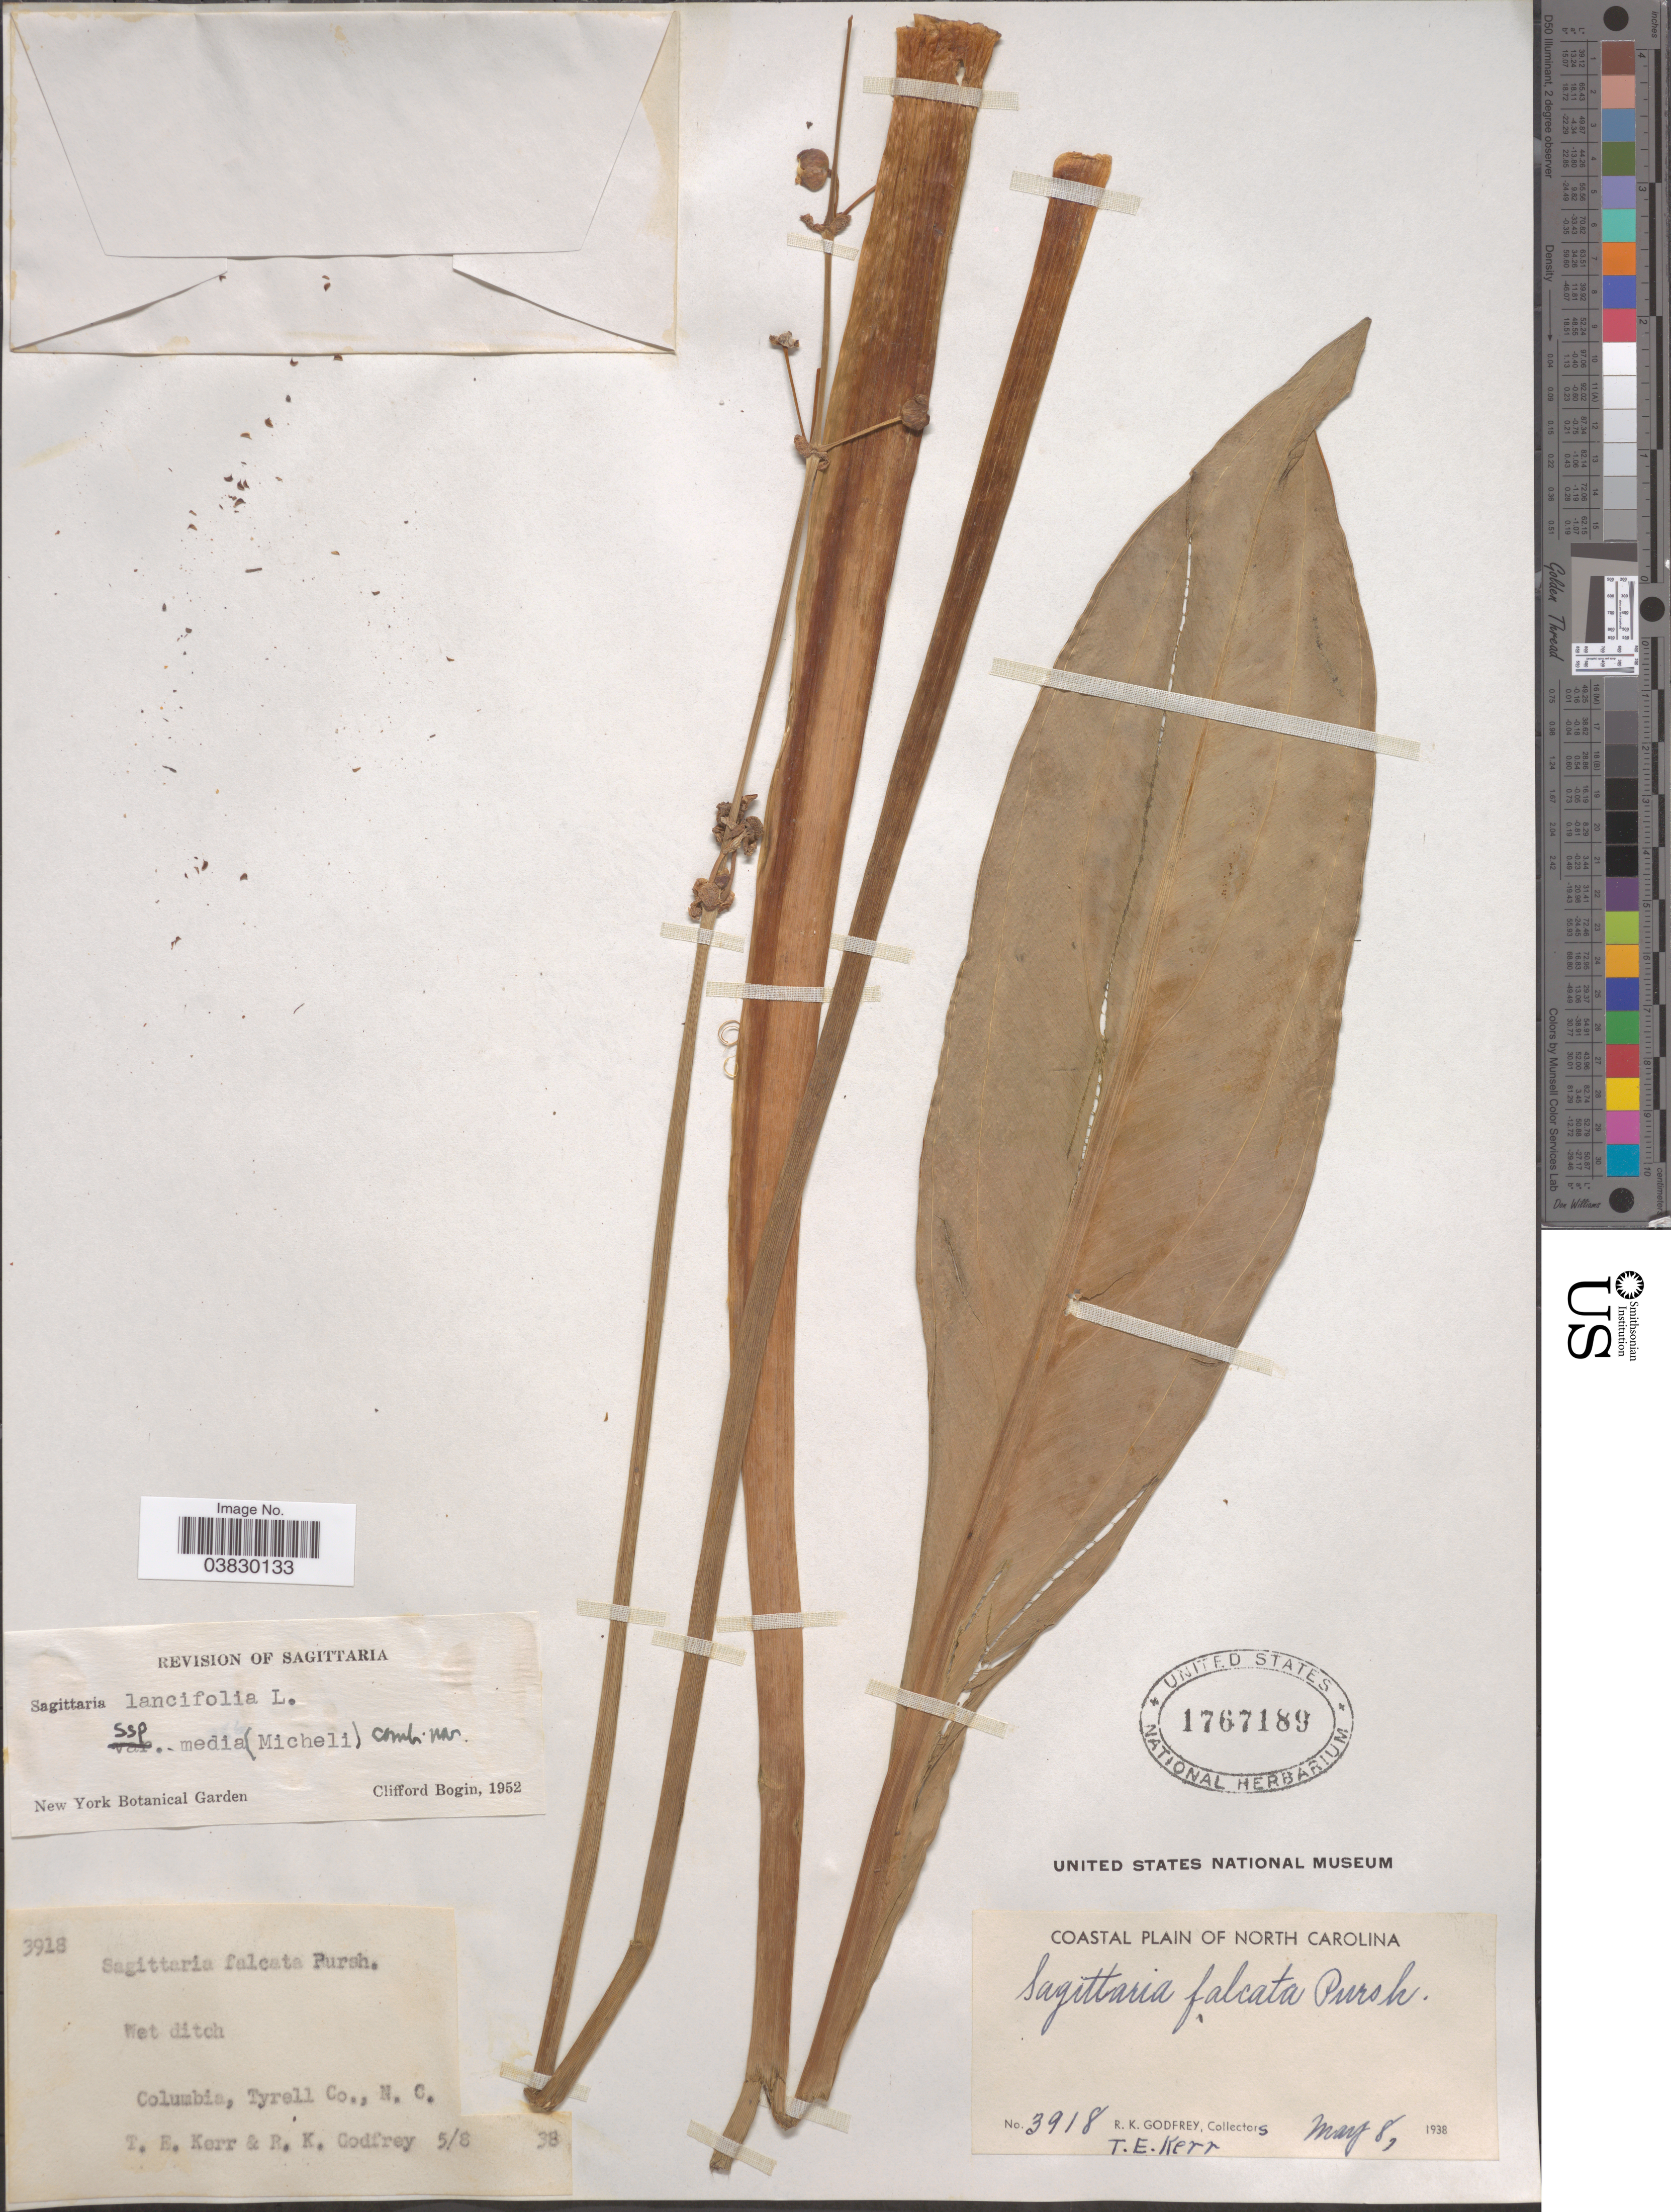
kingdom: Plantae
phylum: Tracheophyta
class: Liliopsida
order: Alismatales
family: Alismataceae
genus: Sagittaria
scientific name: Sagittaria lancifolia subsp. media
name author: (Micheli) Bogin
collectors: R. K. Godfrey & T. E. Kerr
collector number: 3918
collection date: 1938-05-08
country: United States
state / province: North Carolina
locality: Coastal Plain of North Carolina. Columbia, Tyrell Co.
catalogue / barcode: US 1767189